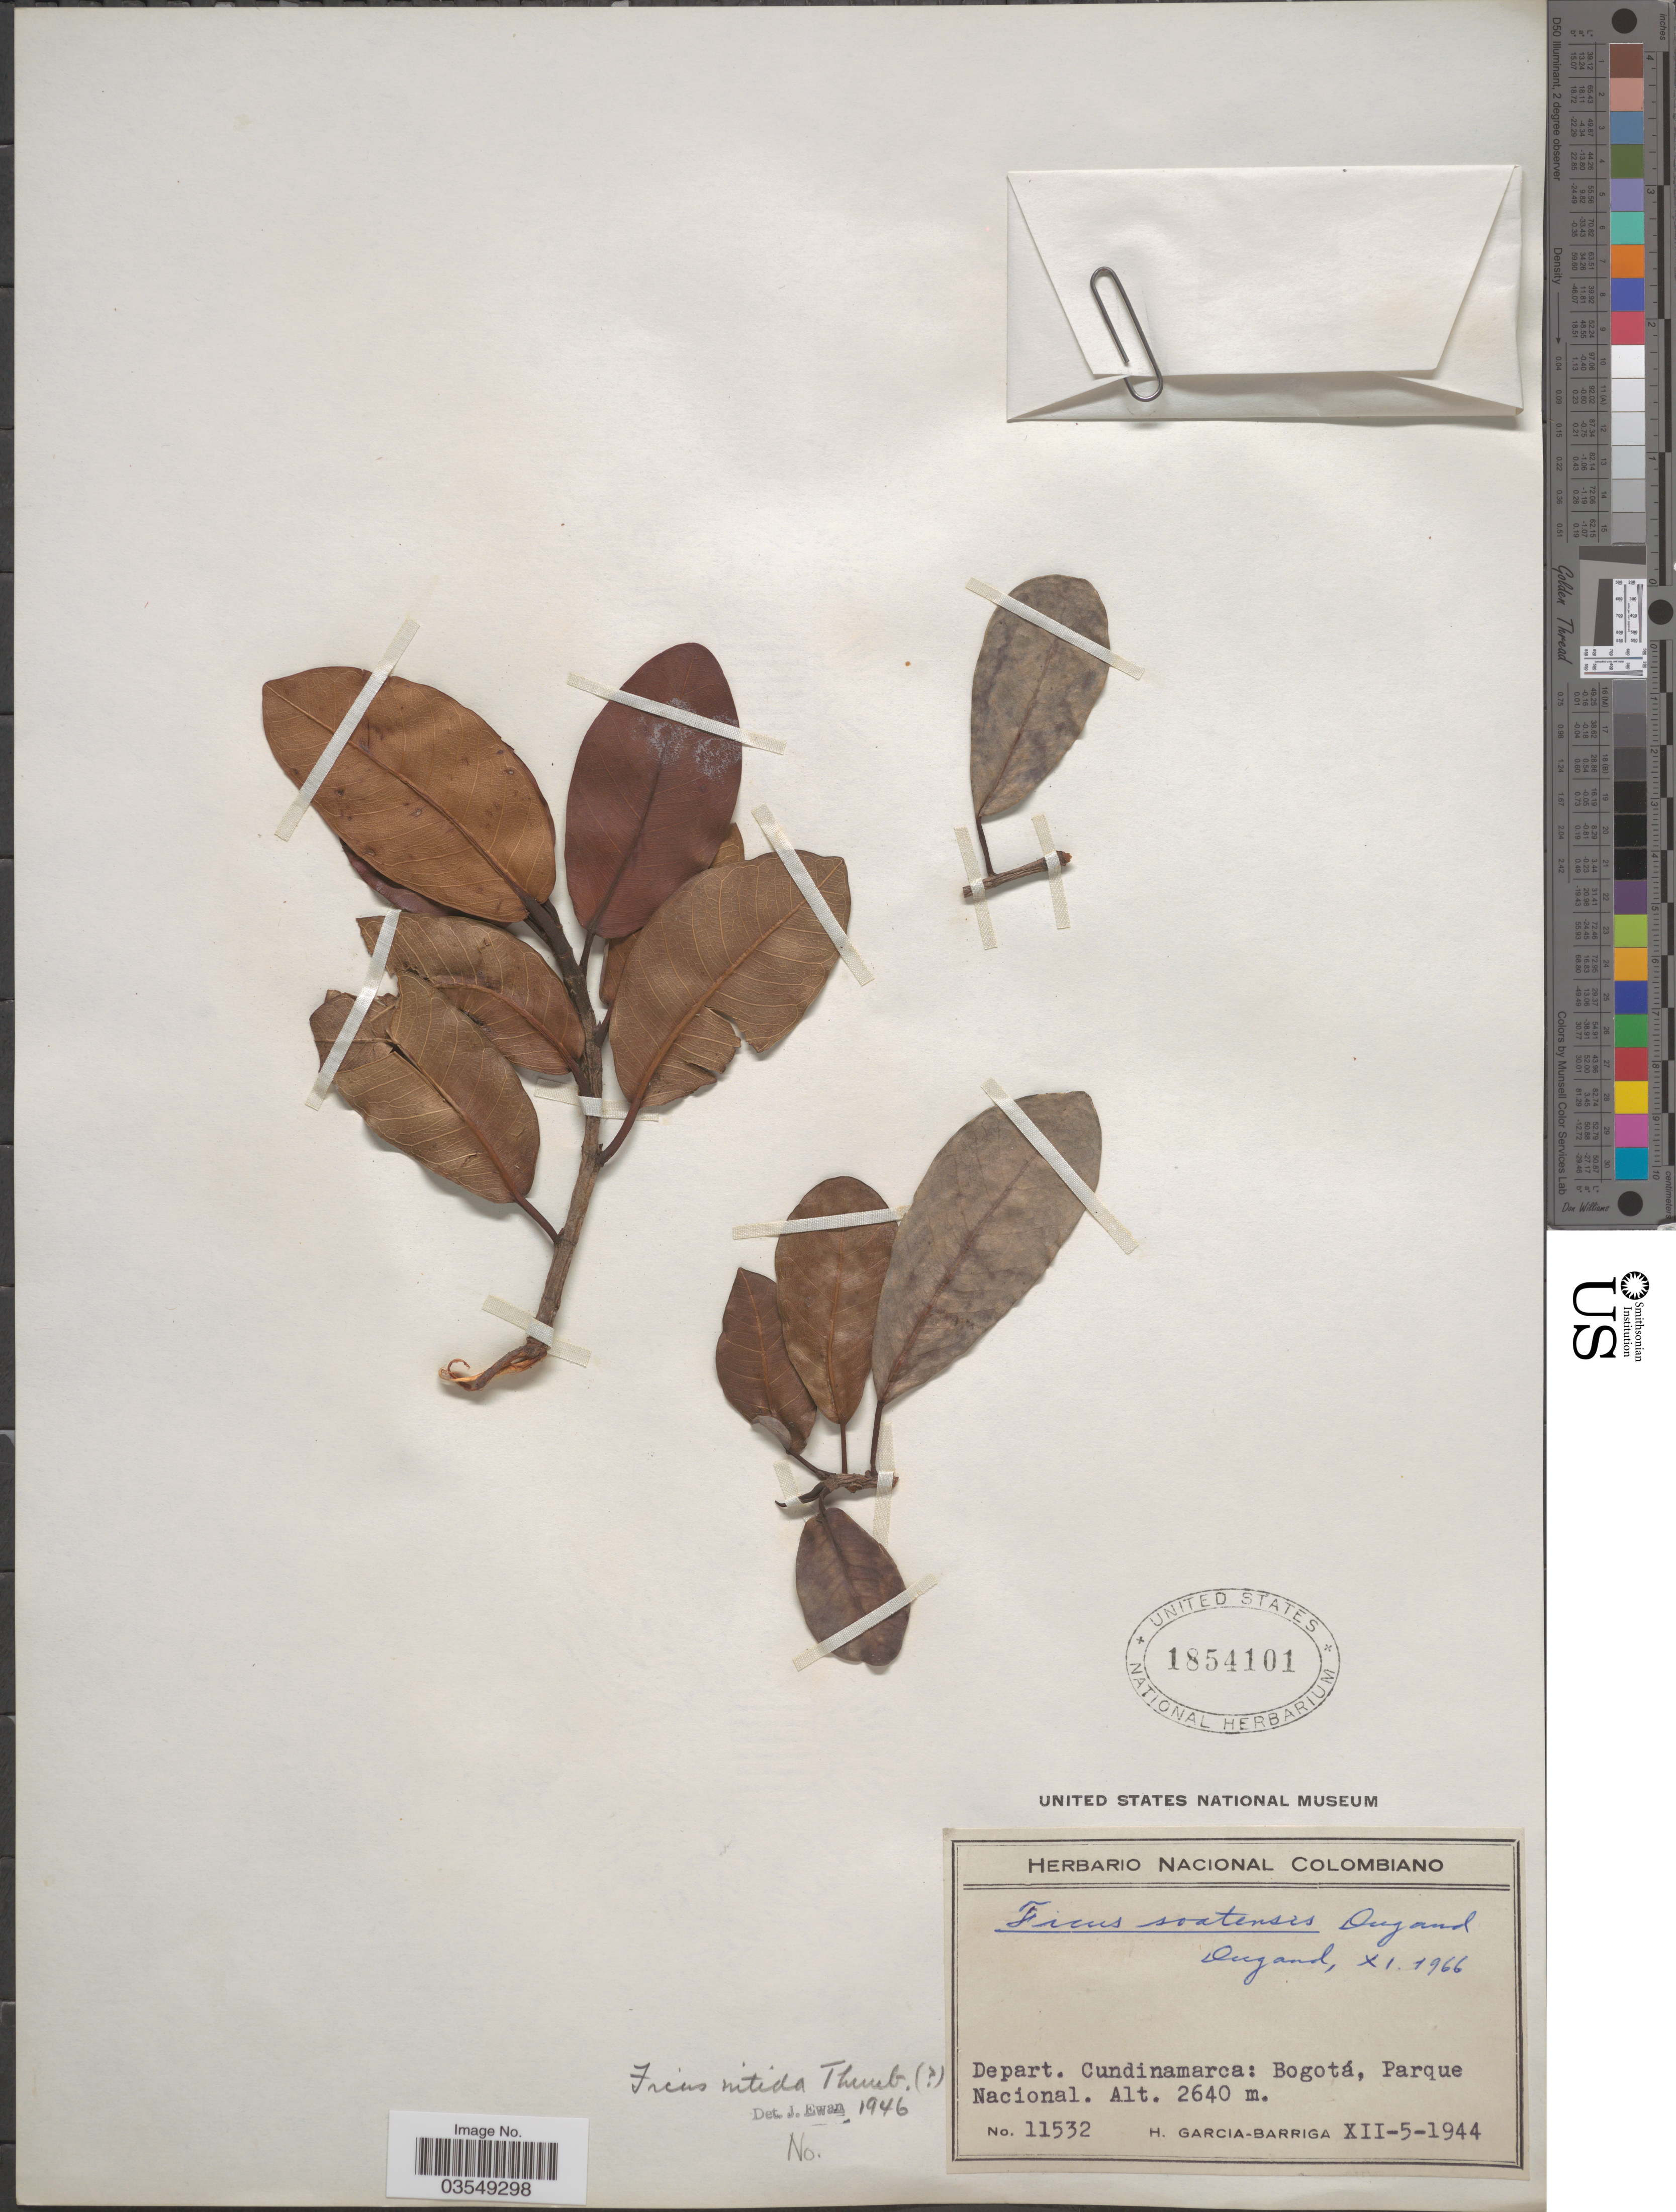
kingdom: Plantae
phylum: Tracheophyta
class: Magnoliopsida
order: Rosales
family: Moraceae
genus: Ficus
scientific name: Ficus soatensis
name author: Dugand G.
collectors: H. García Barriga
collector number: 11532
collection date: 1944-12-05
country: Colombia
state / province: Cundinamarca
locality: Depart. Cundinamarca: Bogotá, Parque Nacional.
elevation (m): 2640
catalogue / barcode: US 1854101